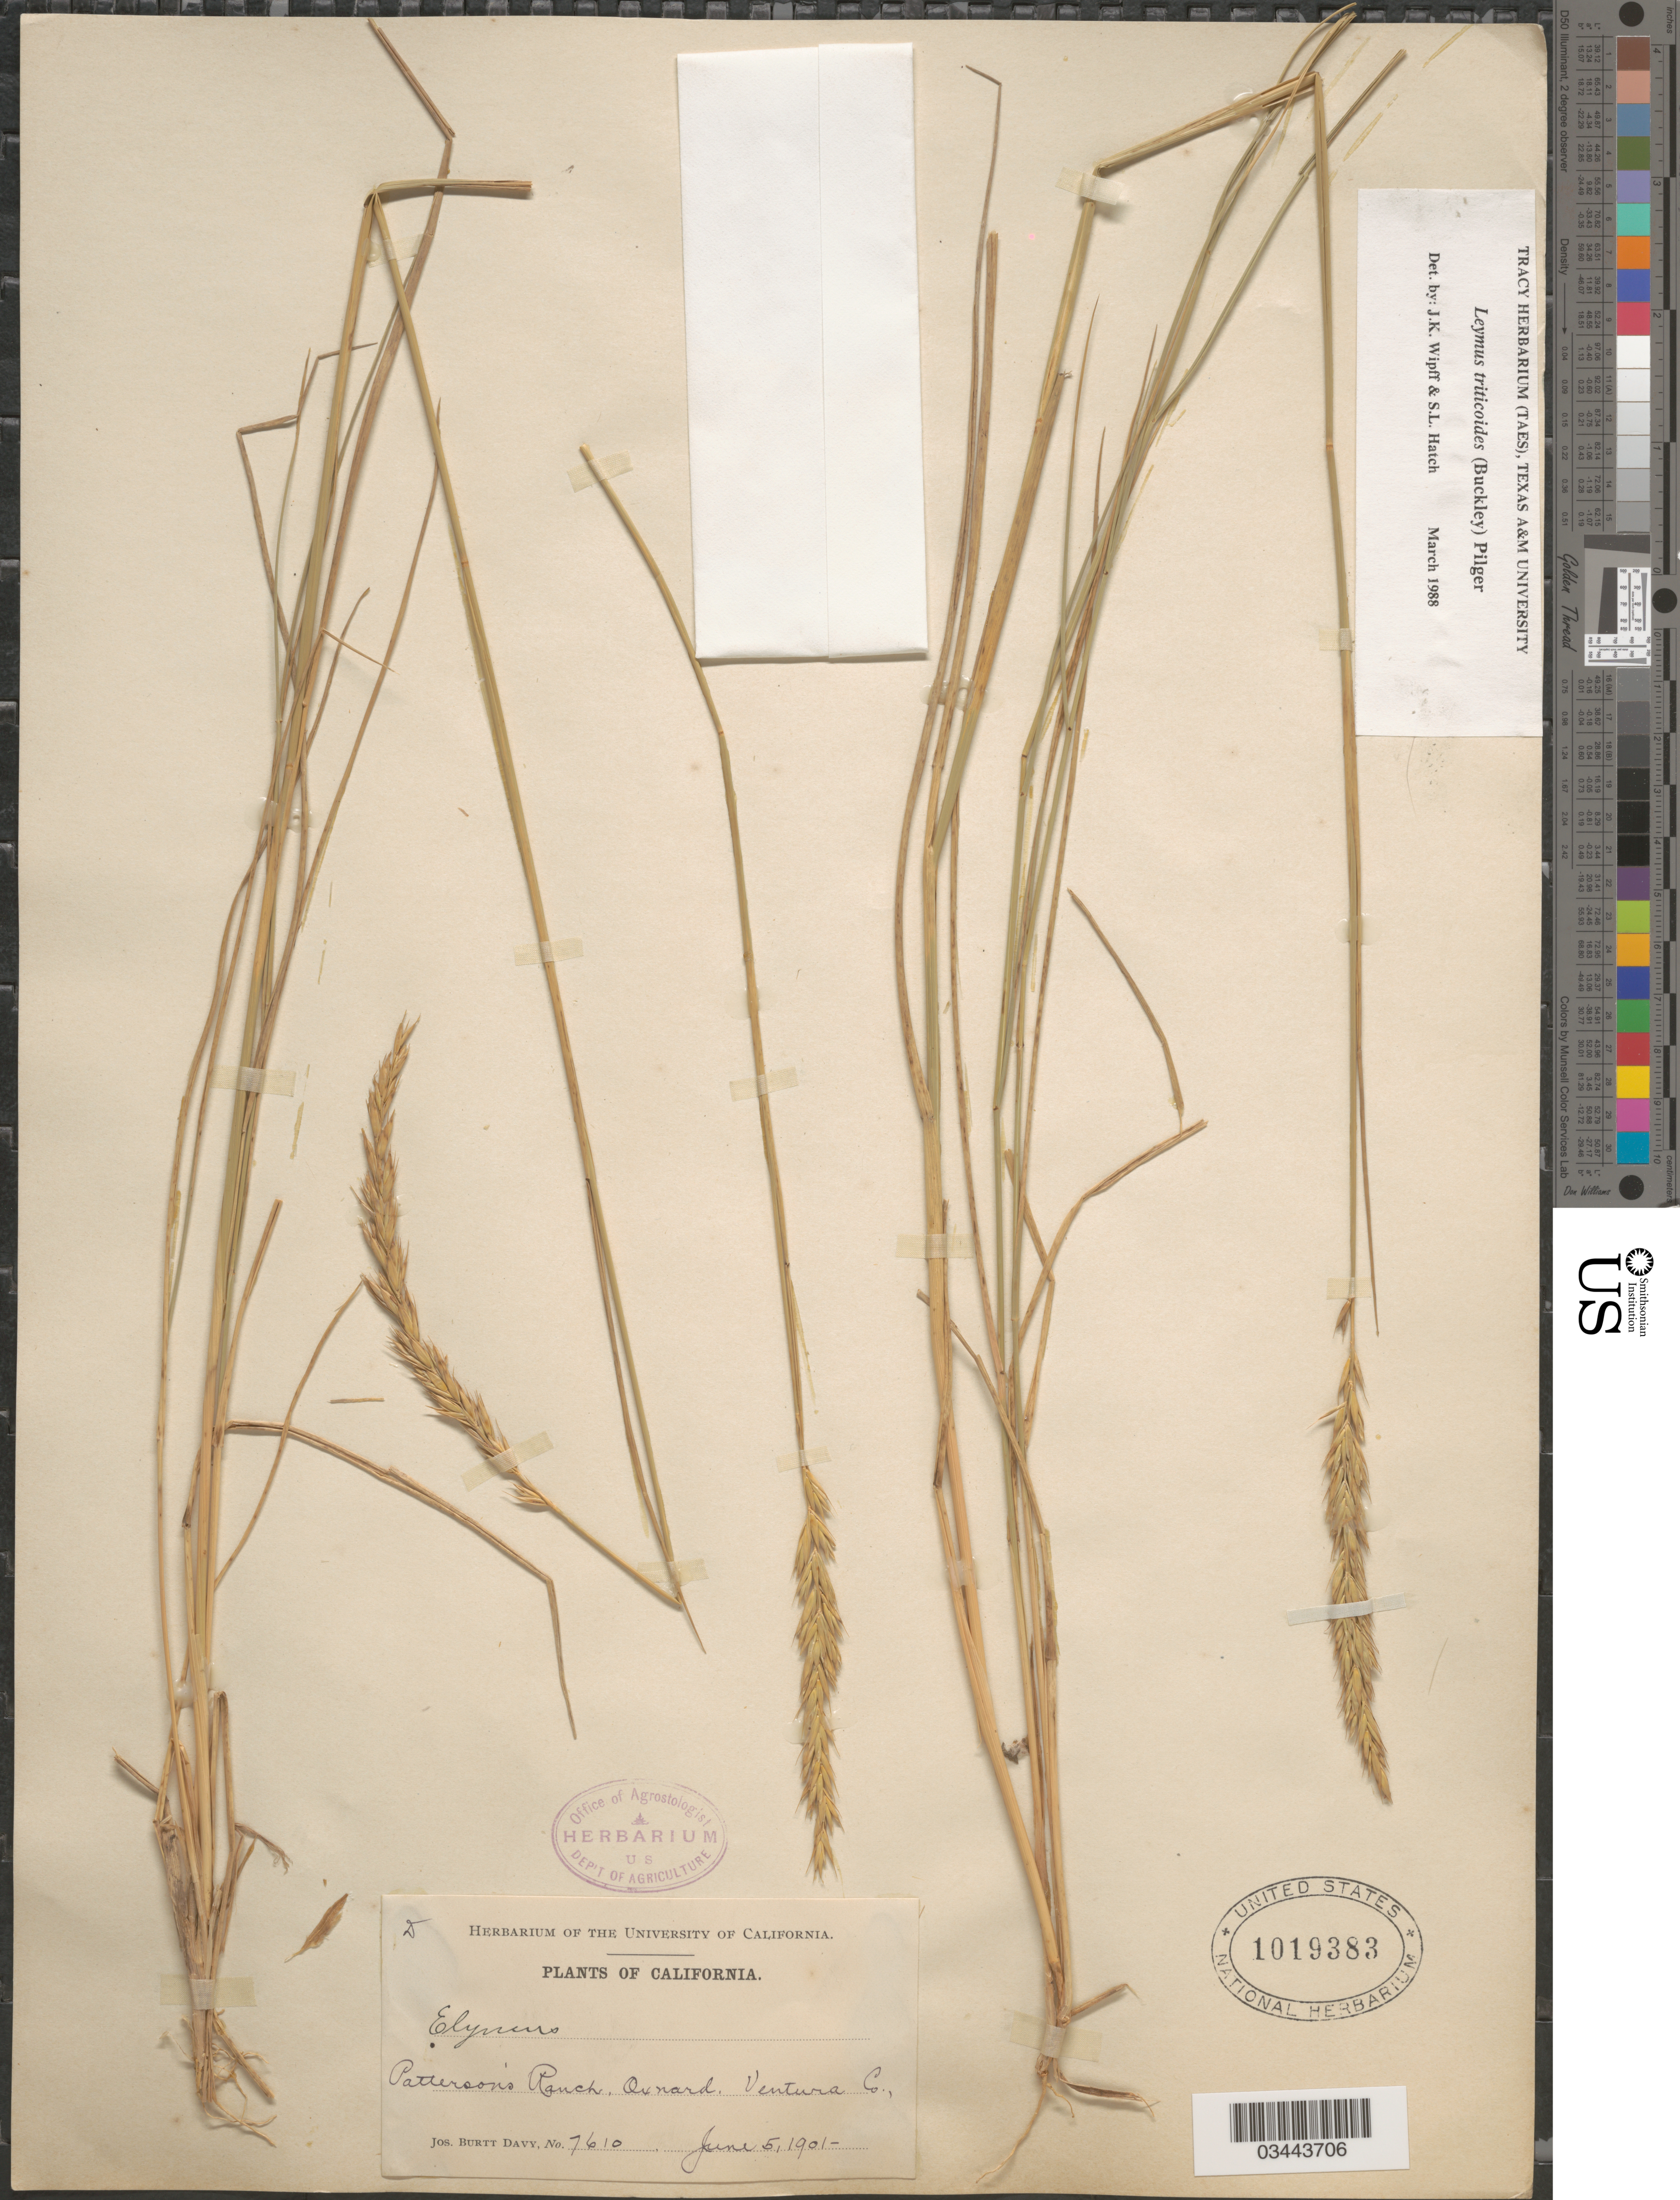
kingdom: Plantae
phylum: Tracheophyta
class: Liliopsida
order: Poales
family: Poaceae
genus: Leymus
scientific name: Leymus triticoides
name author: (Buckley) Pilg.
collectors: J. Burtt Davy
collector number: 7610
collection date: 1901-06-05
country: United States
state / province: California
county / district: Ventura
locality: Patterson Ranch, Oxnard, Ventura Co.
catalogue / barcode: US 1019383